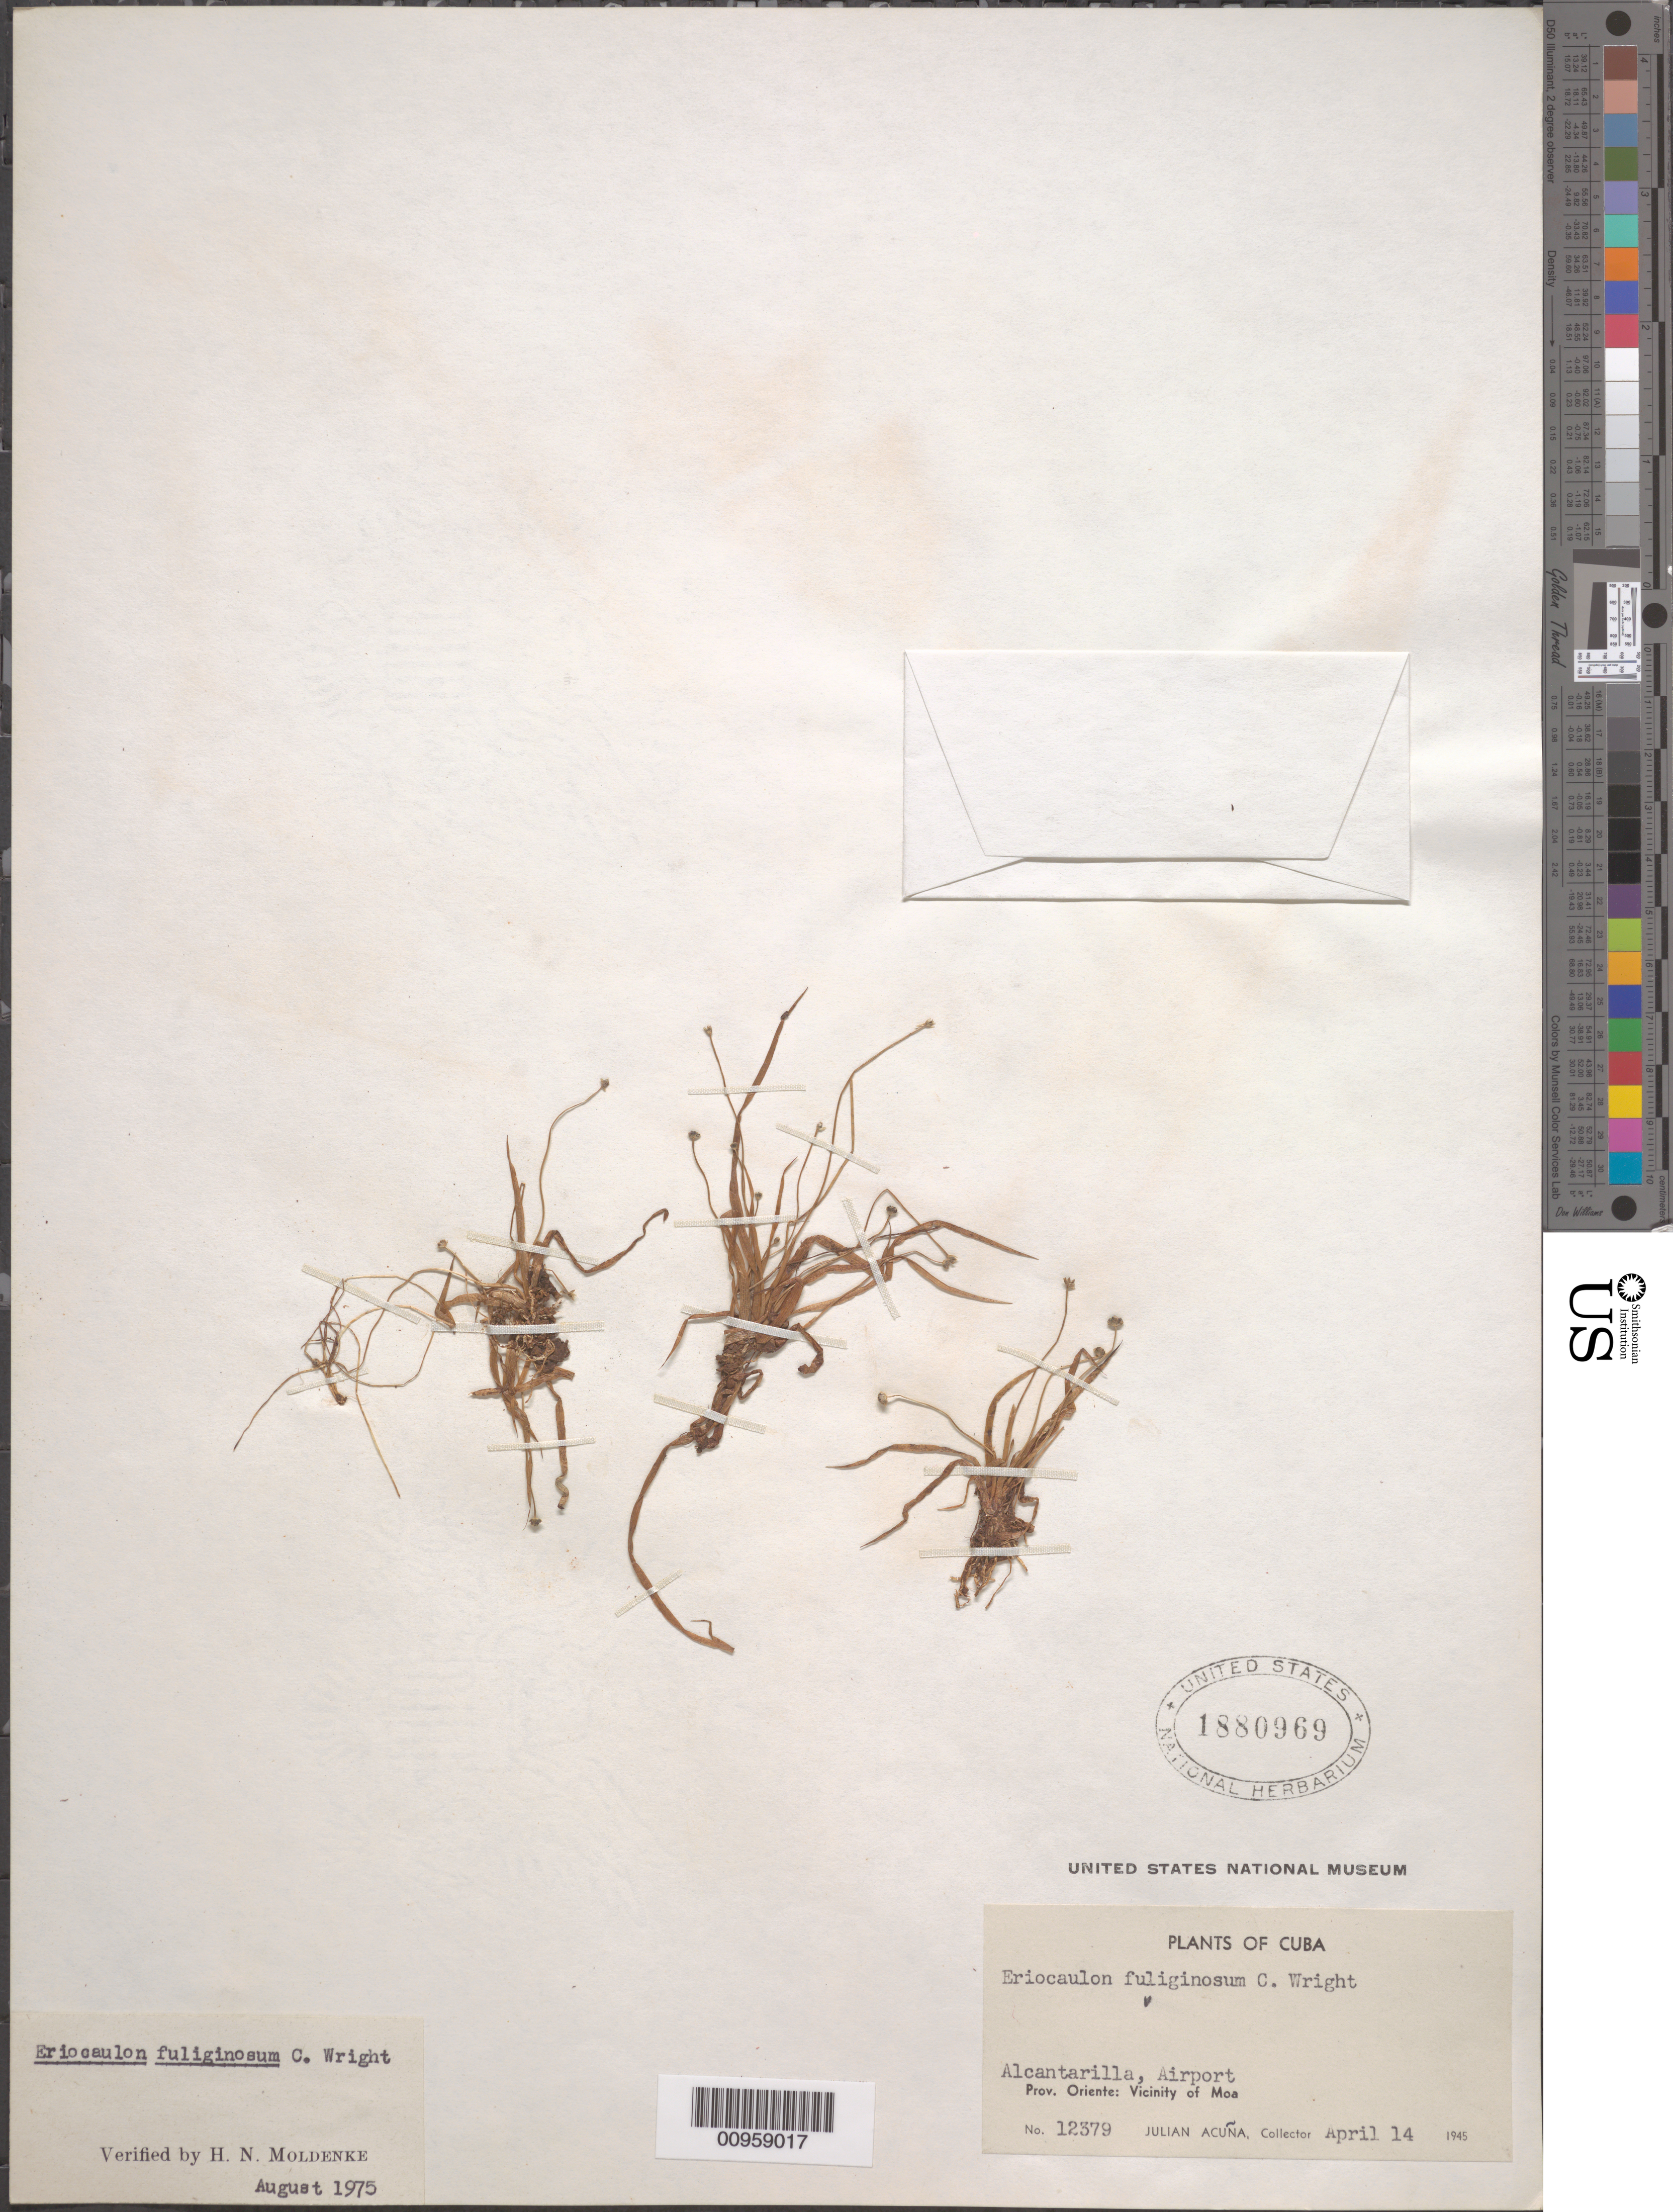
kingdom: Plantae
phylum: Tracheophyta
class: Liliopsida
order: Poales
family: Eriocaulaceae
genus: Eriocaulon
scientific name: Eriocaulon fuliginosum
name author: C. Wright ex Griseb.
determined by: Moldenke, H. N.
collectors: J. Acuña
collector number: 12379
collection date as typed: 14 Apr 1945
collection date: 1945-04-14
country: Cuba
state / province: Holguín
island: Cuba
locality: Vicinity of Moa [Oriente], Alcantarilla, Airport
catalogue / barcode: US 1880969